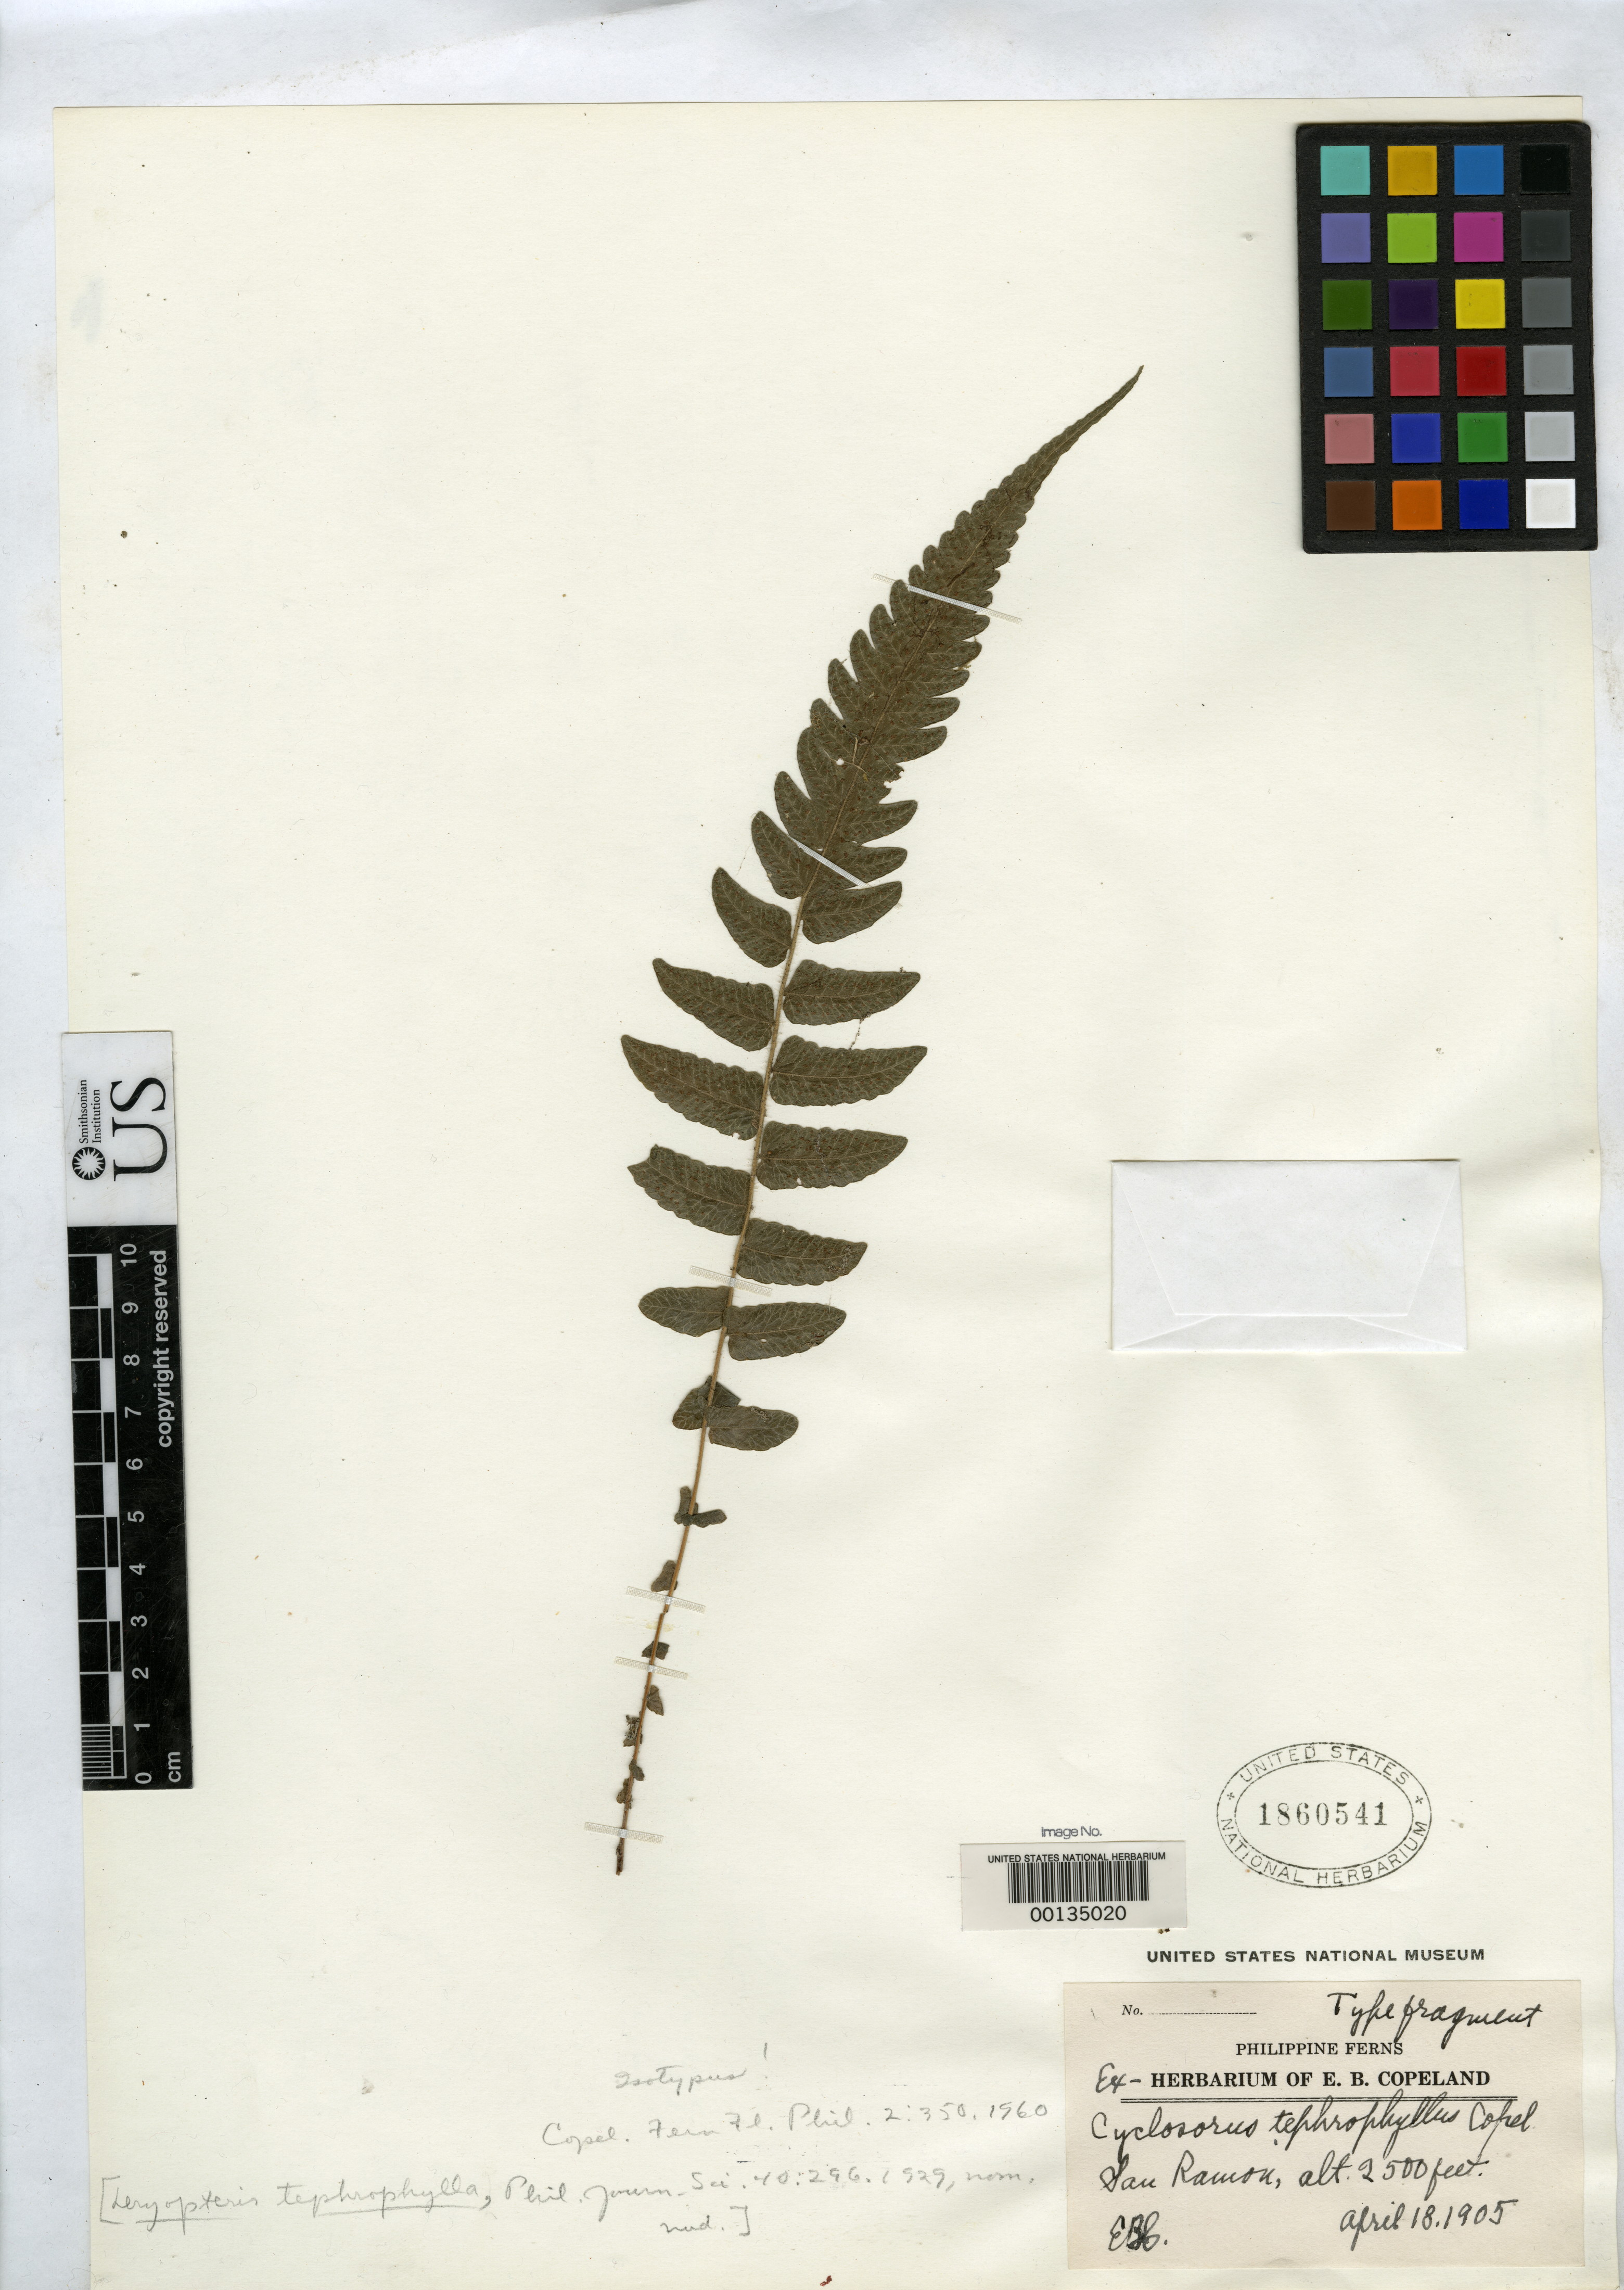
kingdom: Plantae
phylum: Tracheophyta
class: Polypodiopsida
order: Polypodiales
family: Thelypteridaceae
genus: Cyclosorus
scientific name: Cyclosorus tephrophyllus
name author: Copel.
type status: Isotype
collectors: E. B. Copeland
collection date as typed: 18 Apr 1905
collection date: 1905-04-18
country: Philippines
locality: San Ramon.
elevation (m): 762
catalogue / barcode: US 1860541